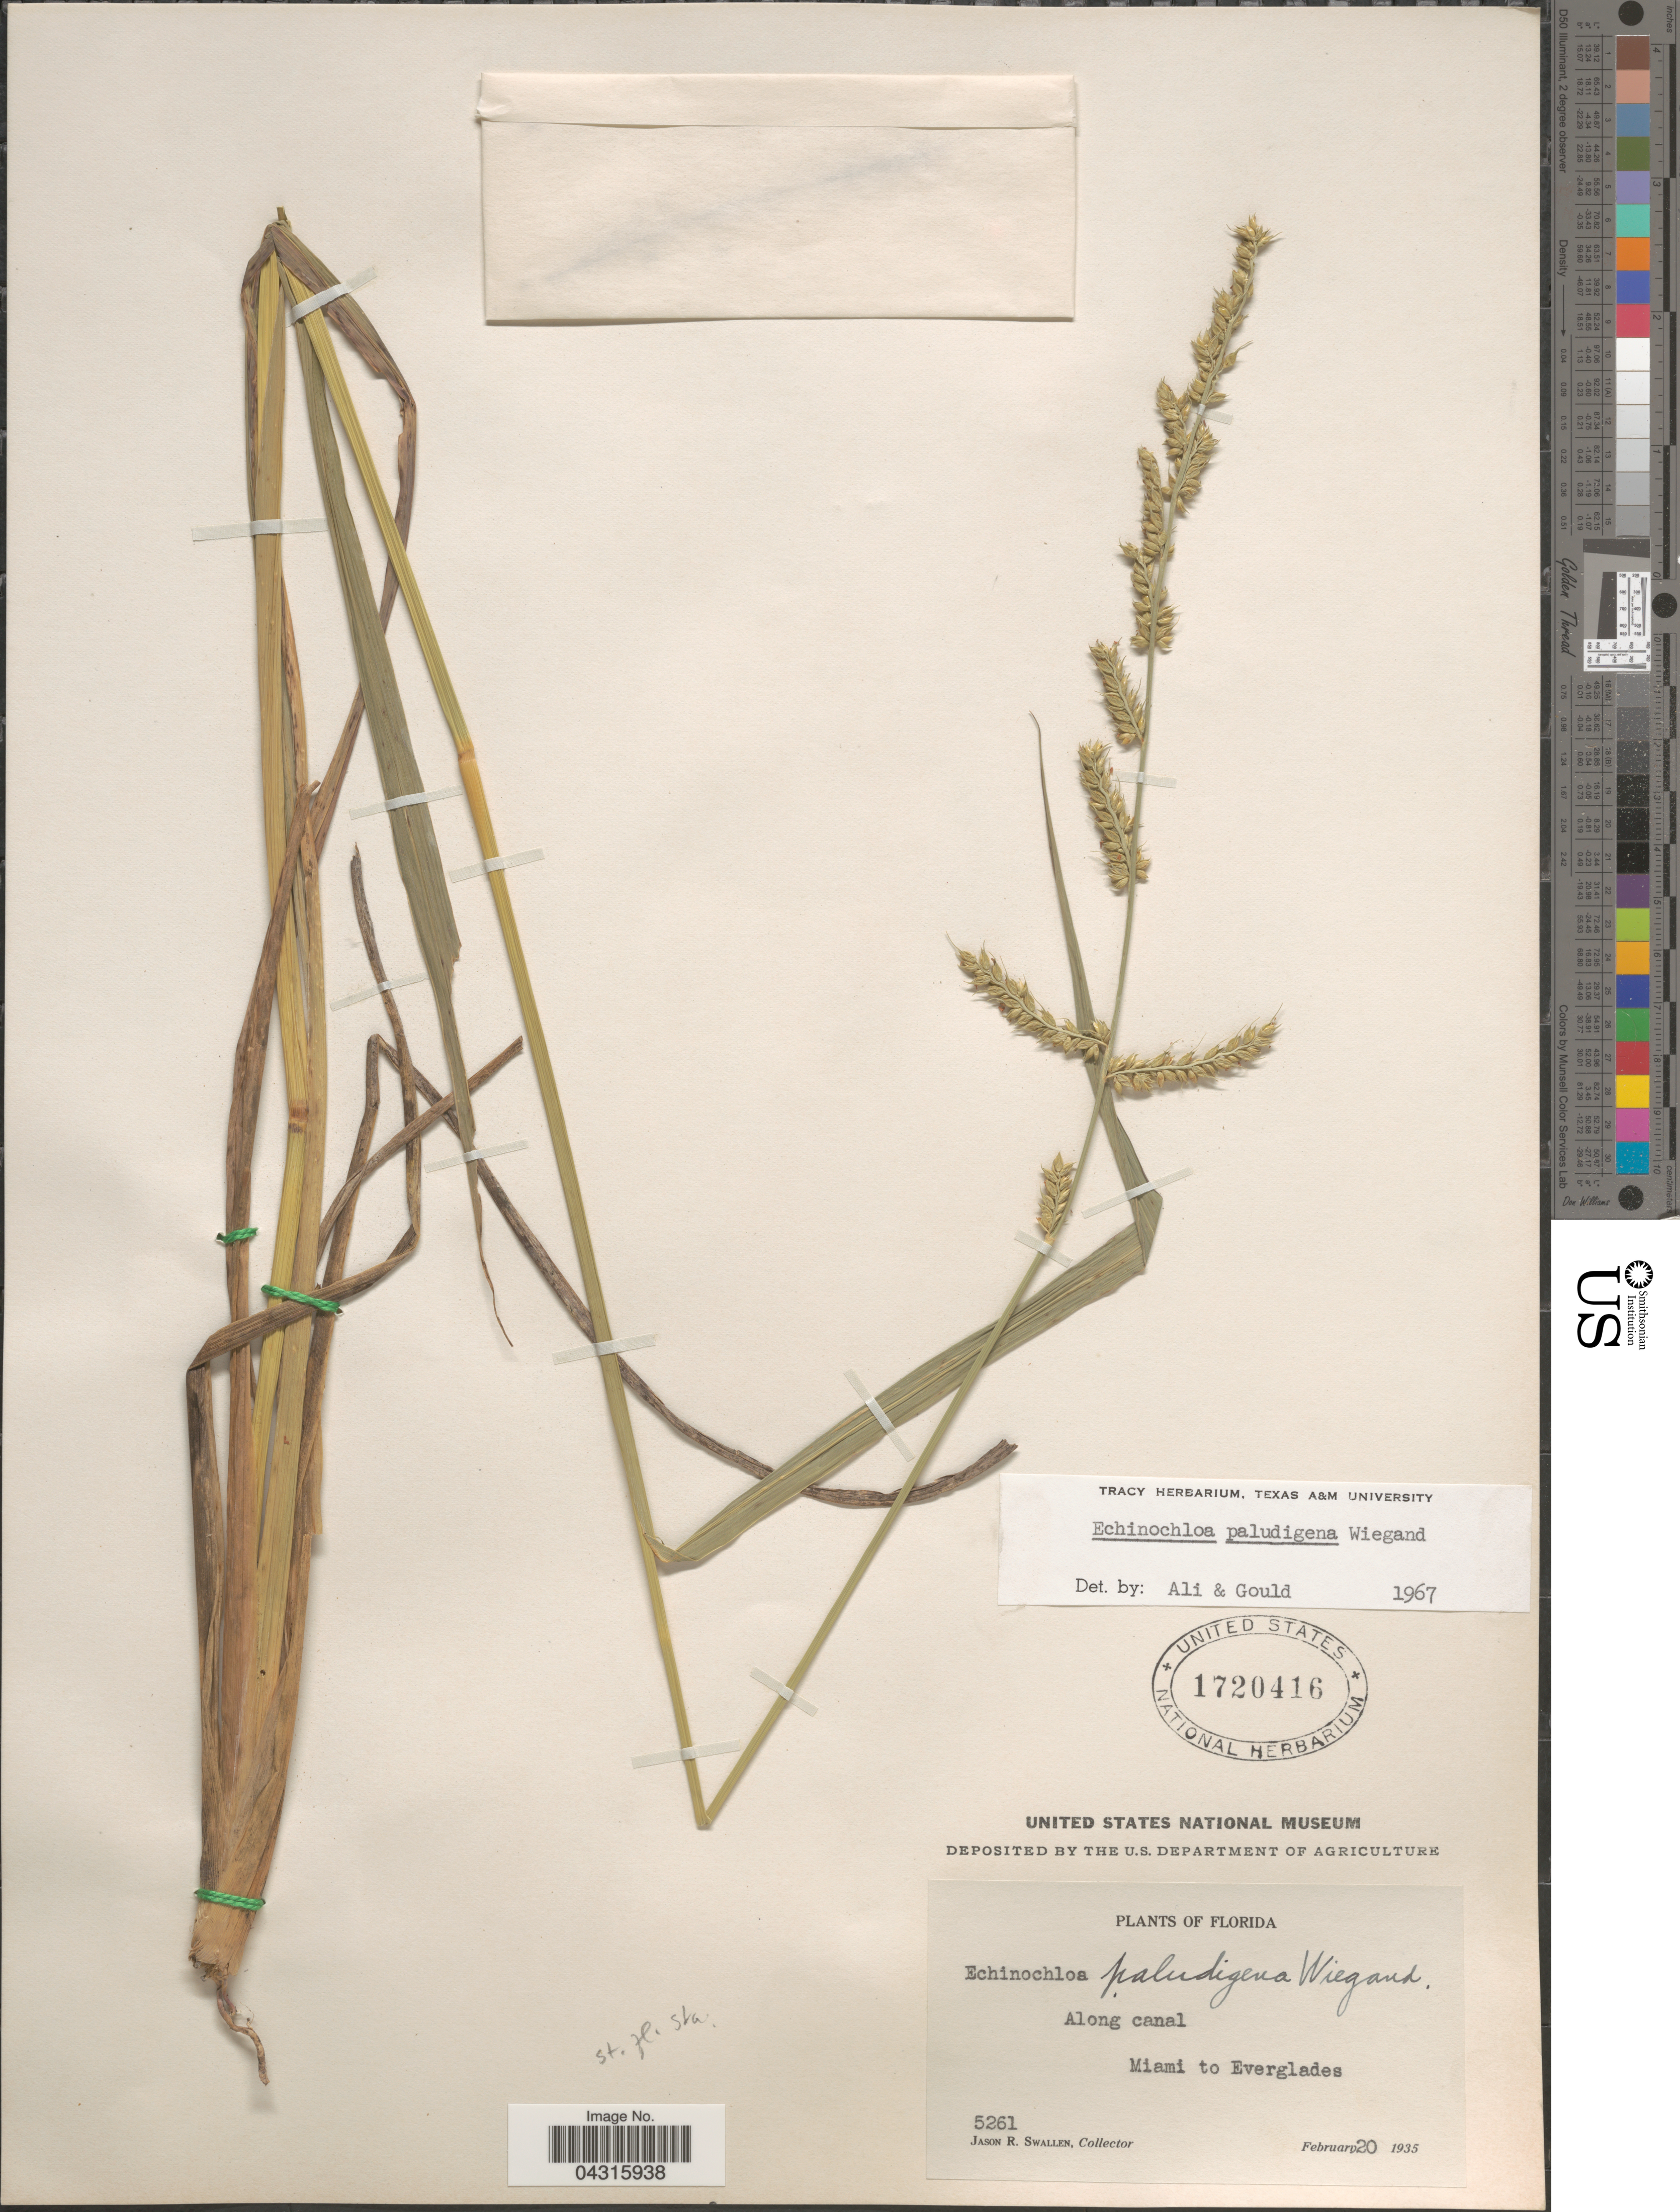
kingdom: Plantae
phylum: Tracheophyta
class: Liliopsida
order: Poales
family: Poaceae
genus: Echinochloa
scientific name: Echinochloa paludigena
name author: Wiegand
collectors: J. R. Swallen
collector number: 5261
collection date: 1935-02-20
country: United States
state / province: Florida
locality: Along canal. Miami to Everglades.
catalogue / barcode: US 1720416